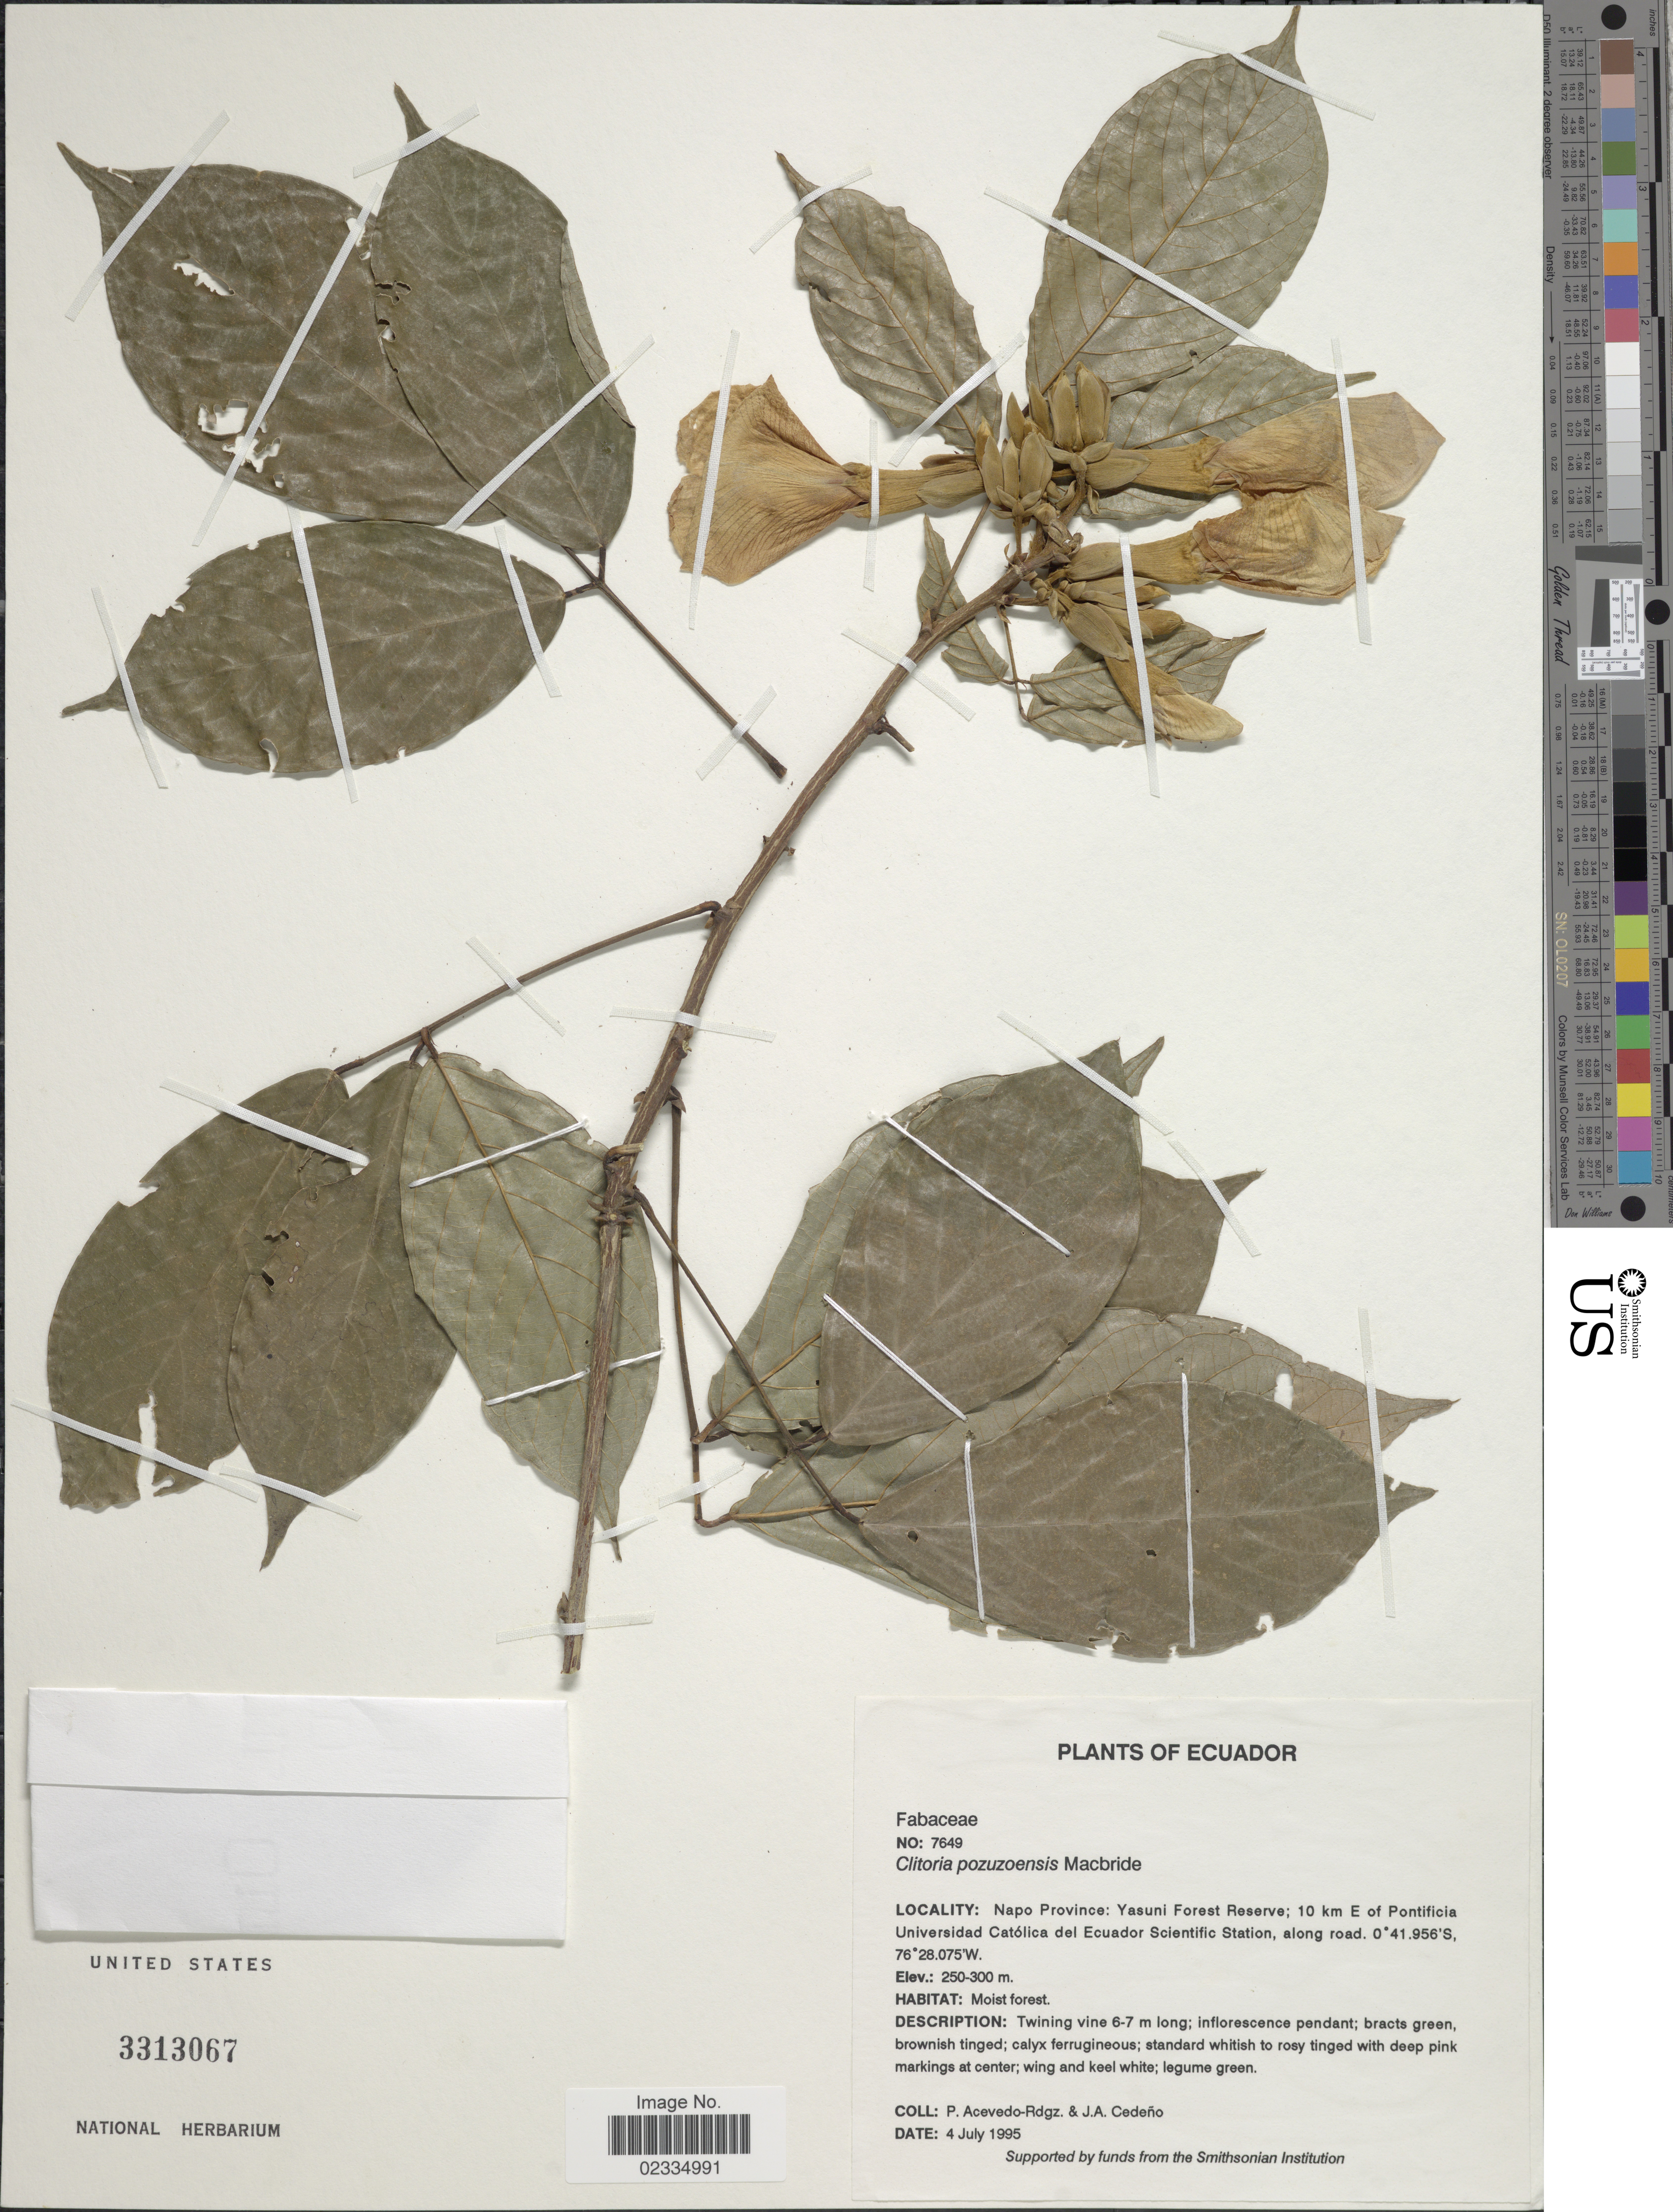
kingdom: Plantae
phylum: Tracheophyta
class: Magnoliopsida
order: Fabales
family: Fabaceae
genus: Clitoria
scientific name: Clitoria pozuzoensis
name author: J.F. Macbr.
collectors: P. Acevedo-Rodr. & J. A. Cedeño-Maldonado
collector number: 7649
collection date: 1995-07-04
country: Ecuador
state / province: Napo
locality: Yasuni Forest Reserve; 10 km E of Pontificia Universidad Catolica del Ecuador Scientific Station, along road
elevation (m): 250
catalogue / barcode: US 3313067